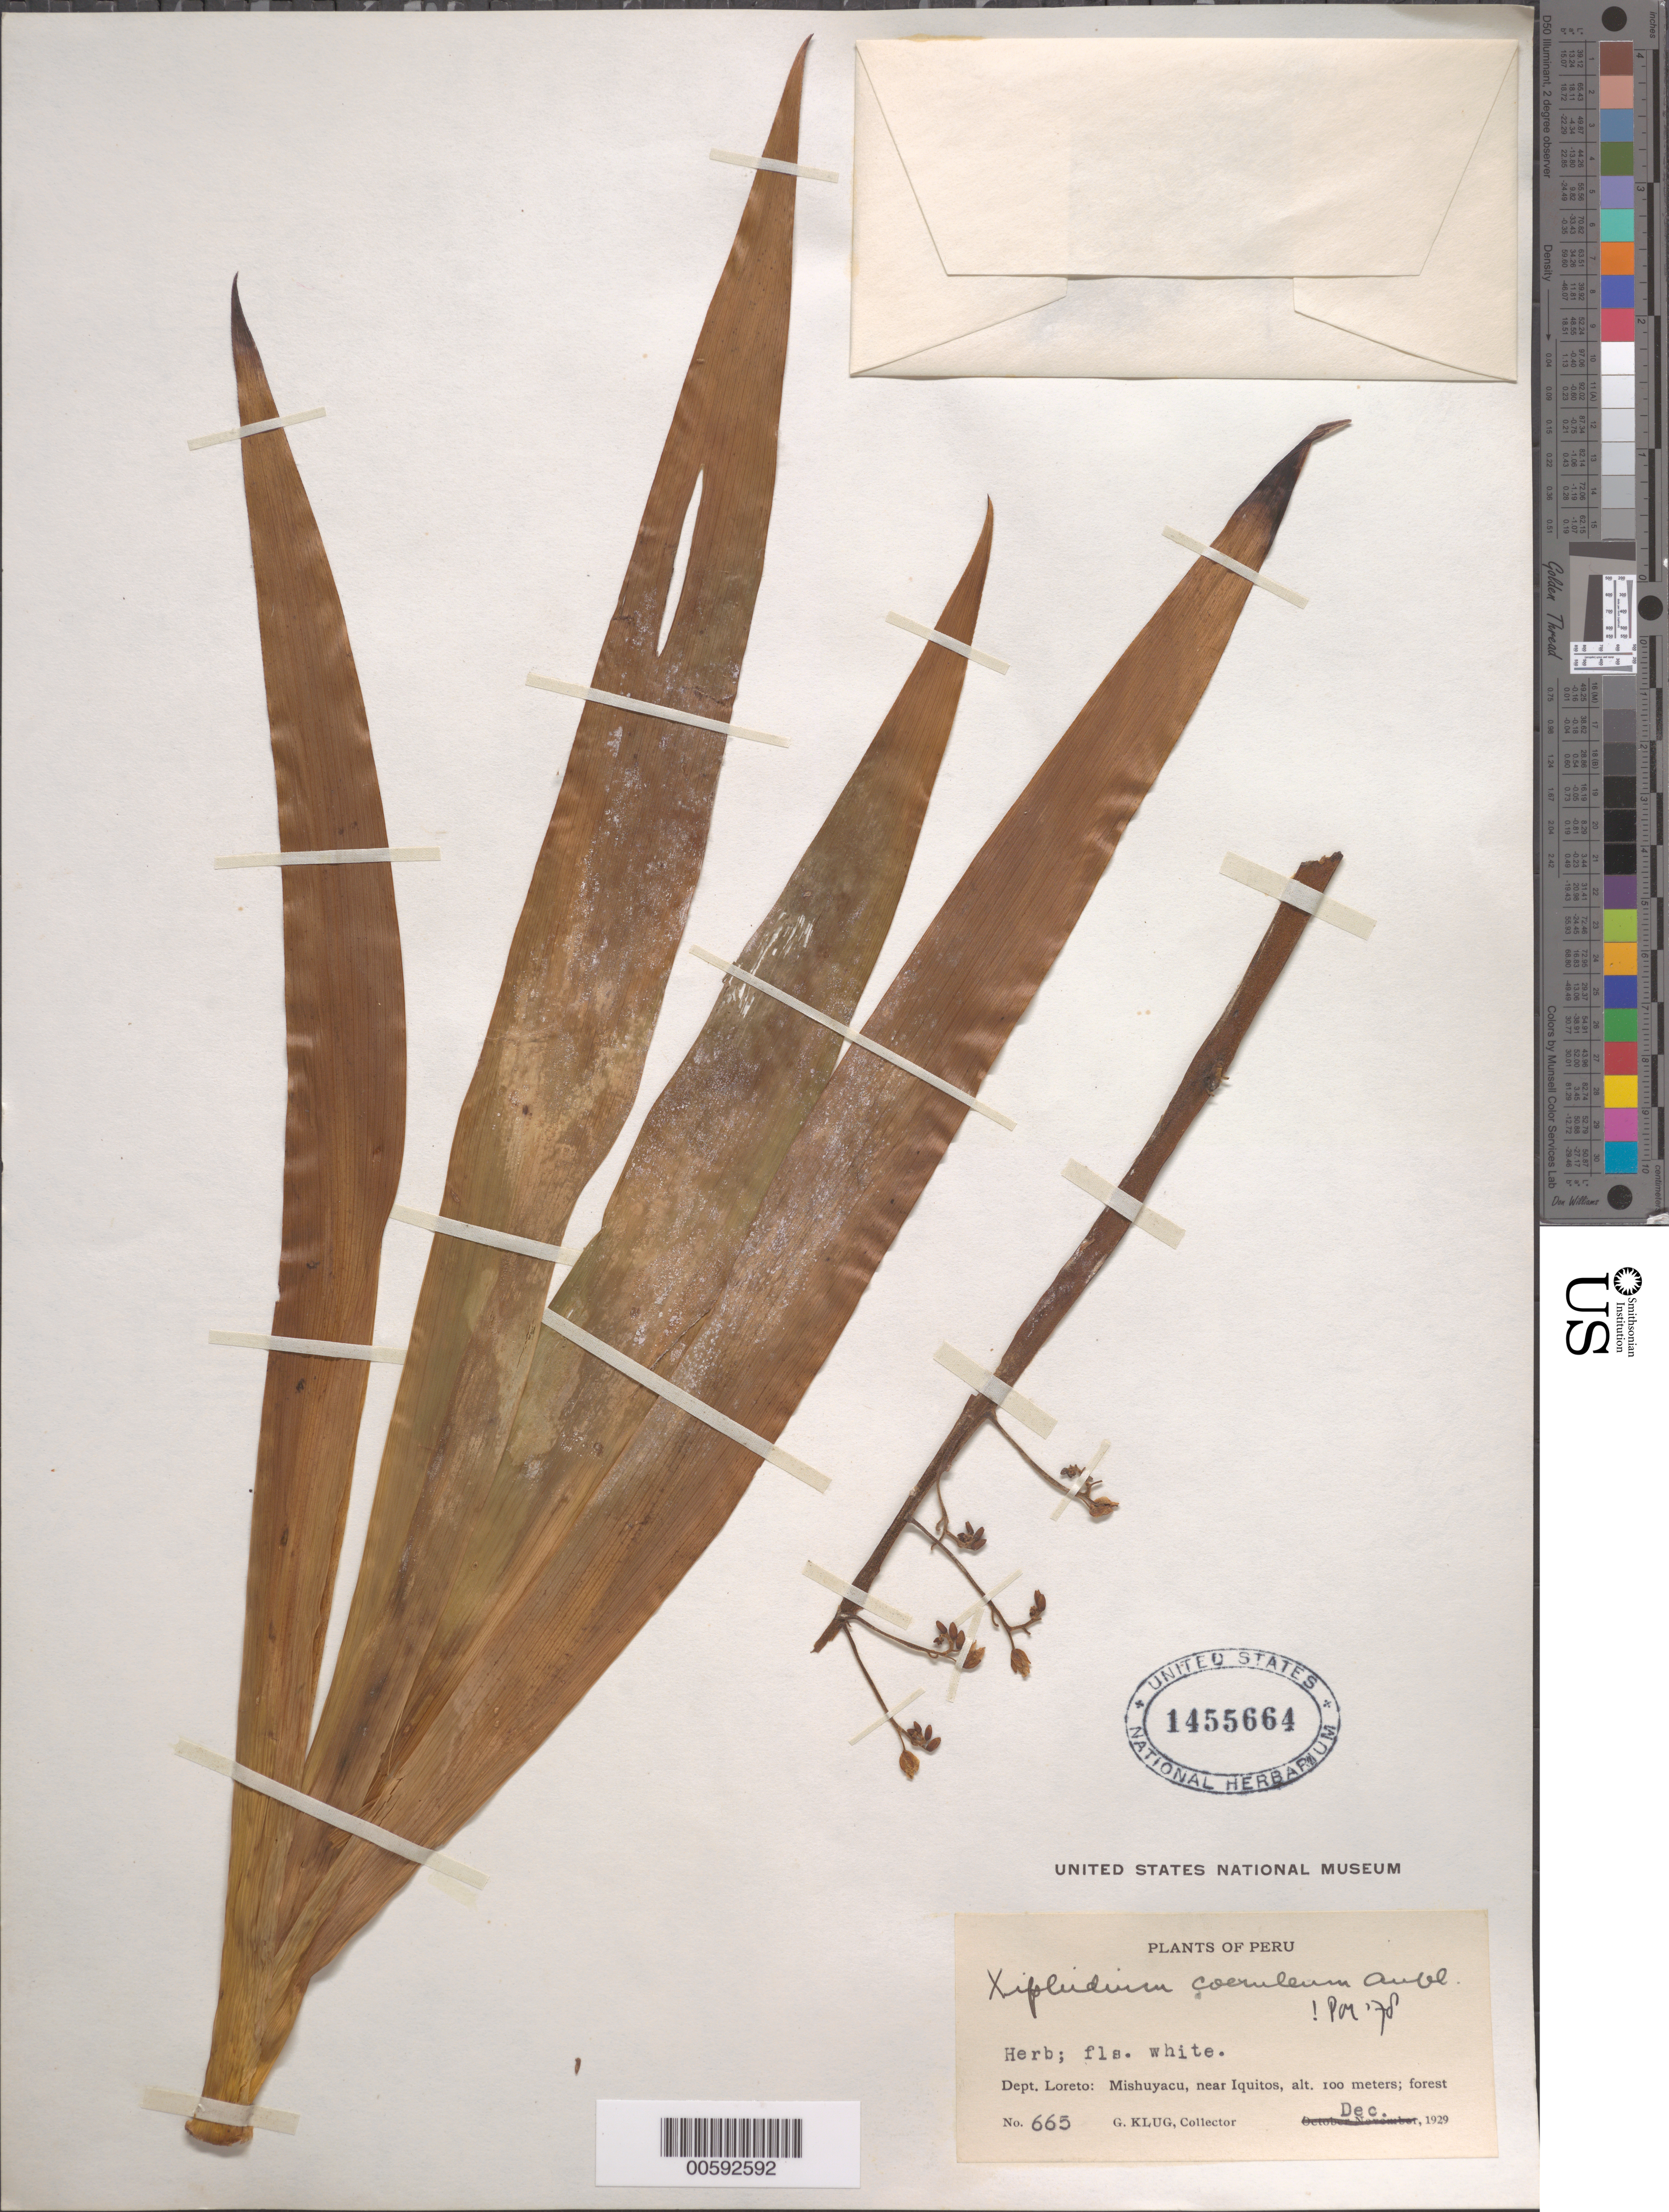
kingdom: Plantae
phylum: Tracheophyta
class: Liliopsida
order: Commelinales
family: Haemodoraceae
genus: Xiphidium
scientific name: Xiphidium caeruleum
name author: Aubl.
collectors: G. Klug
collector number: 665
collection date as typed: Dec 1929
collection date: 1929-12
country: Peru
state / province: Loreto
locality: Mishuyacu, near Iquitos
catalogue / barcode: US 1455664